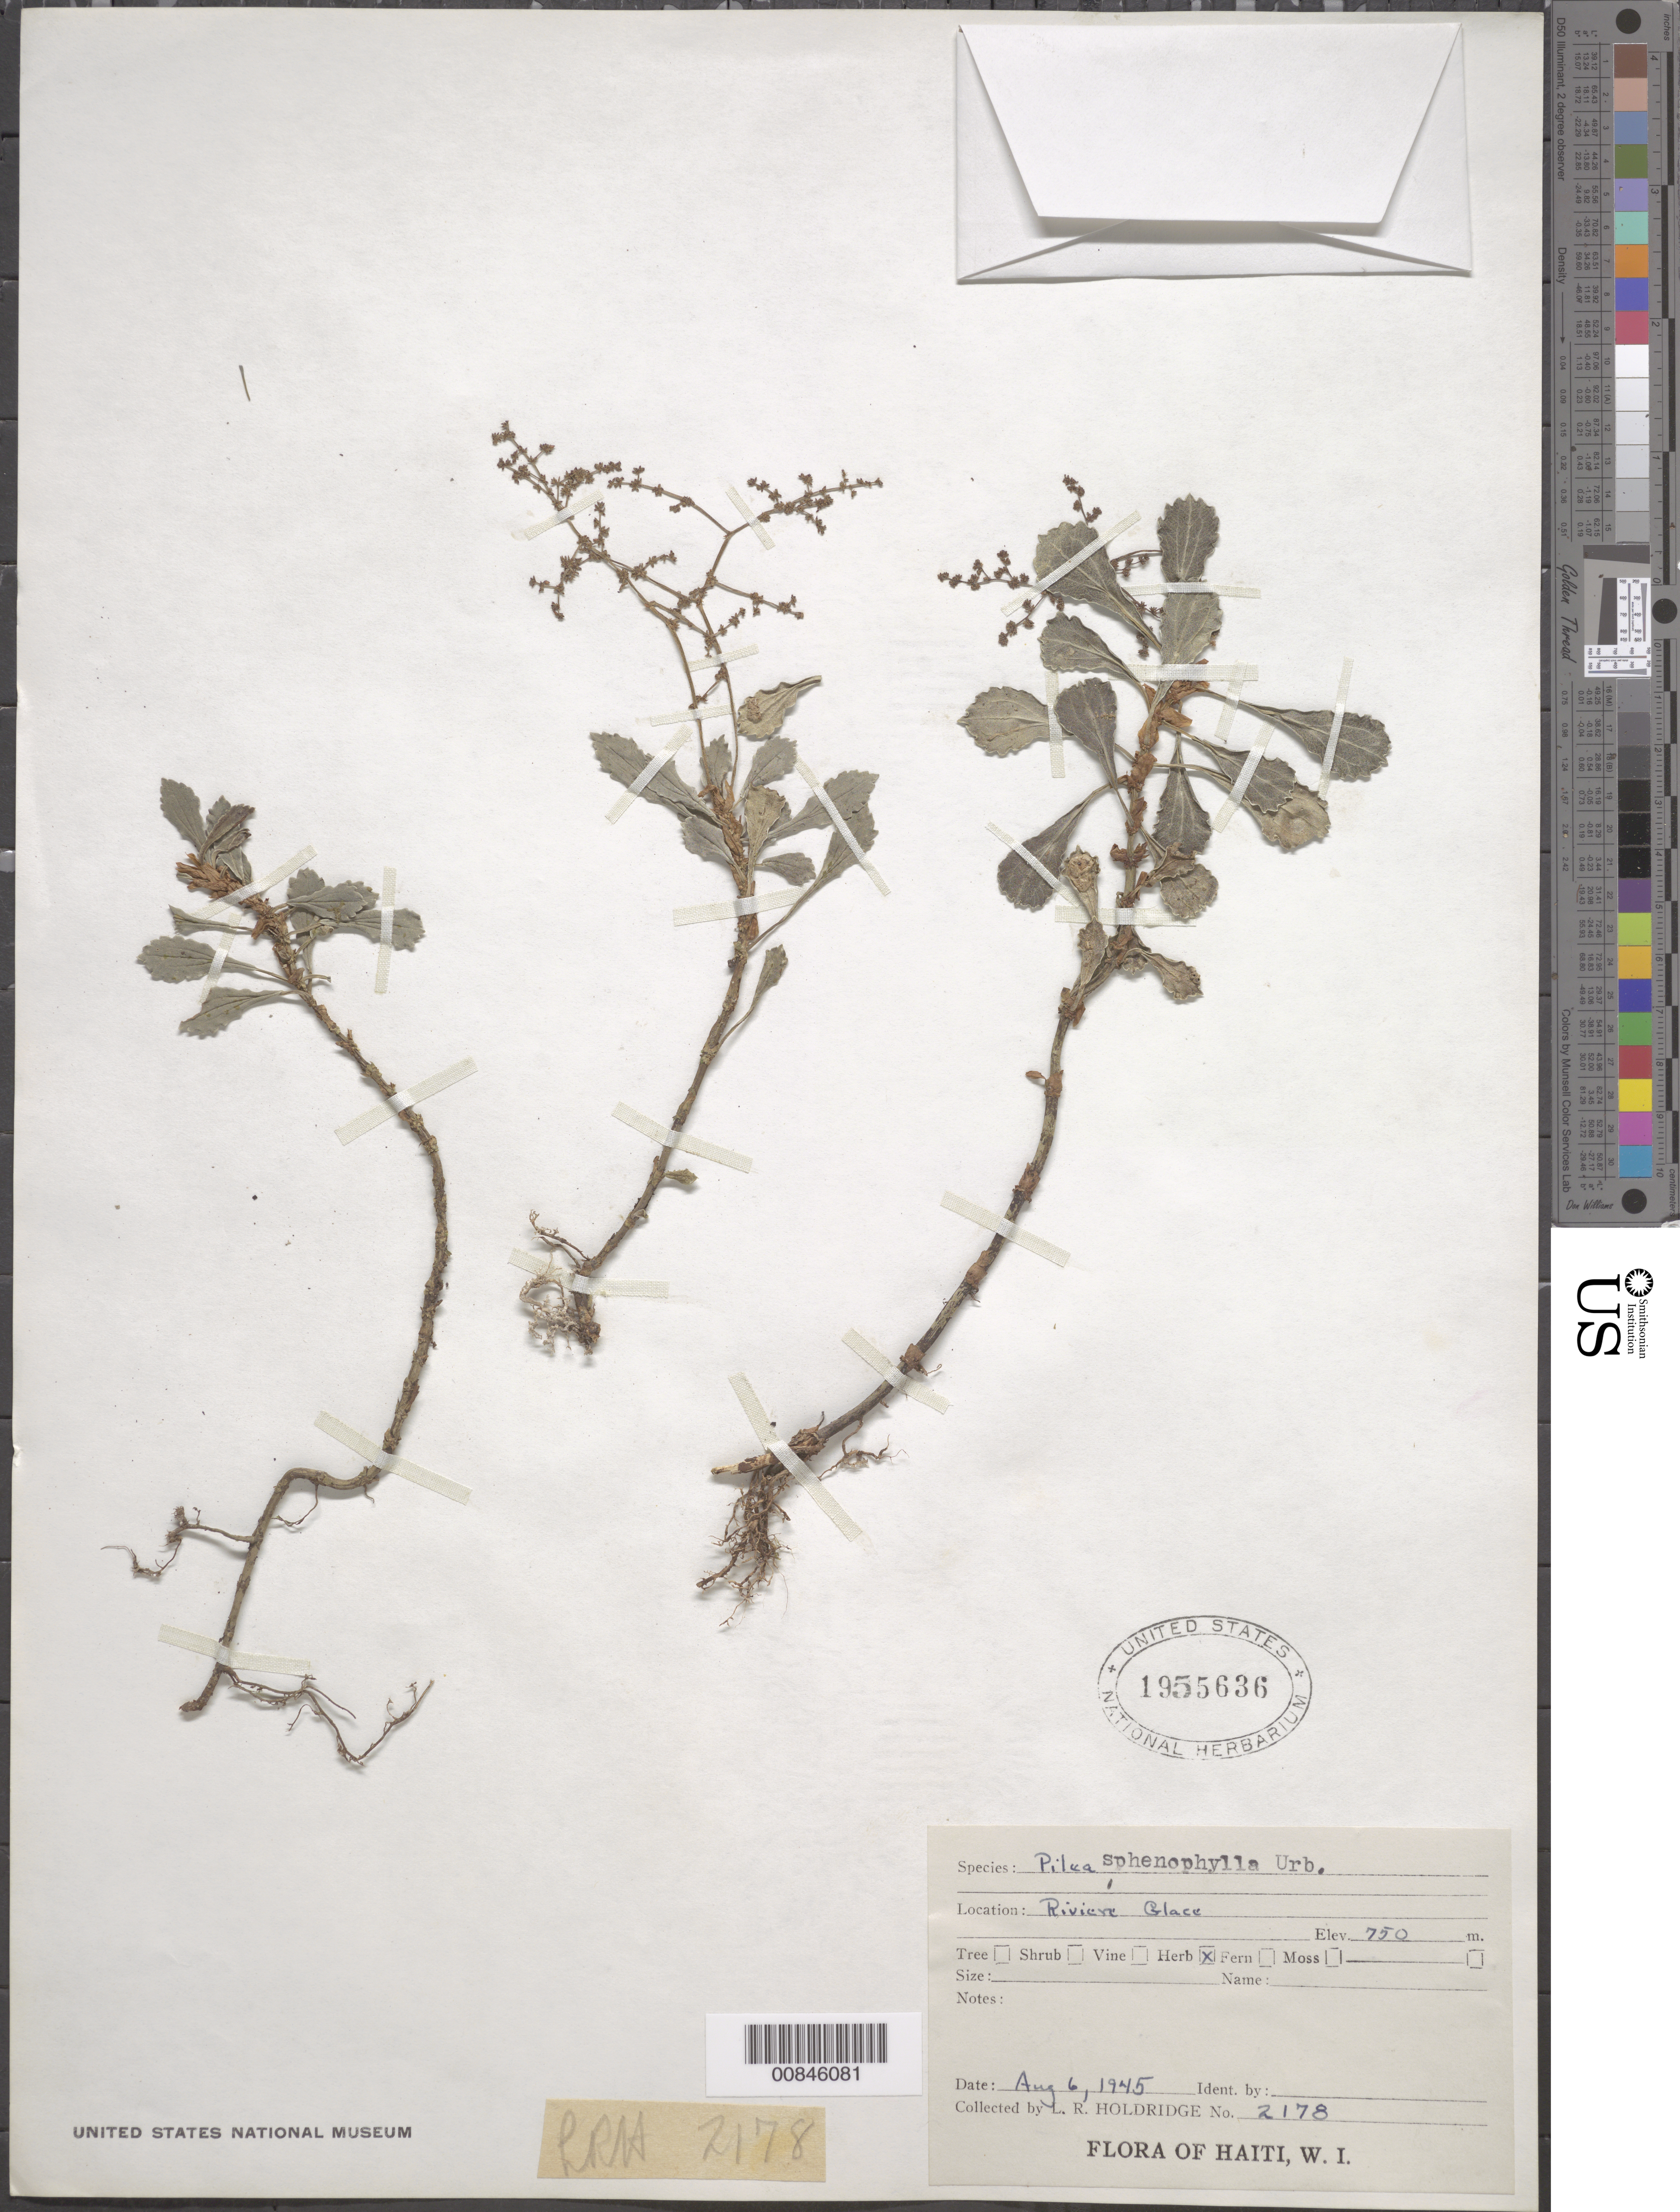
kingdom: Plantae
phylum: Tracheophyta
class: Magnoliopsida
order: Rosales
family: Urticaceae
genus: Pilea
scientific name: Pilea sphenophylla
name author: Urb.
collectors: L. Holdridge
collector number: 2178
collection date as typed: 06 Aug 1945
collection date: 1945-08-06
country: Haiti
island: Hispaniola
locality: Rivière Glace.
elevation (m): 750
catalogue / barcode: US 1955636